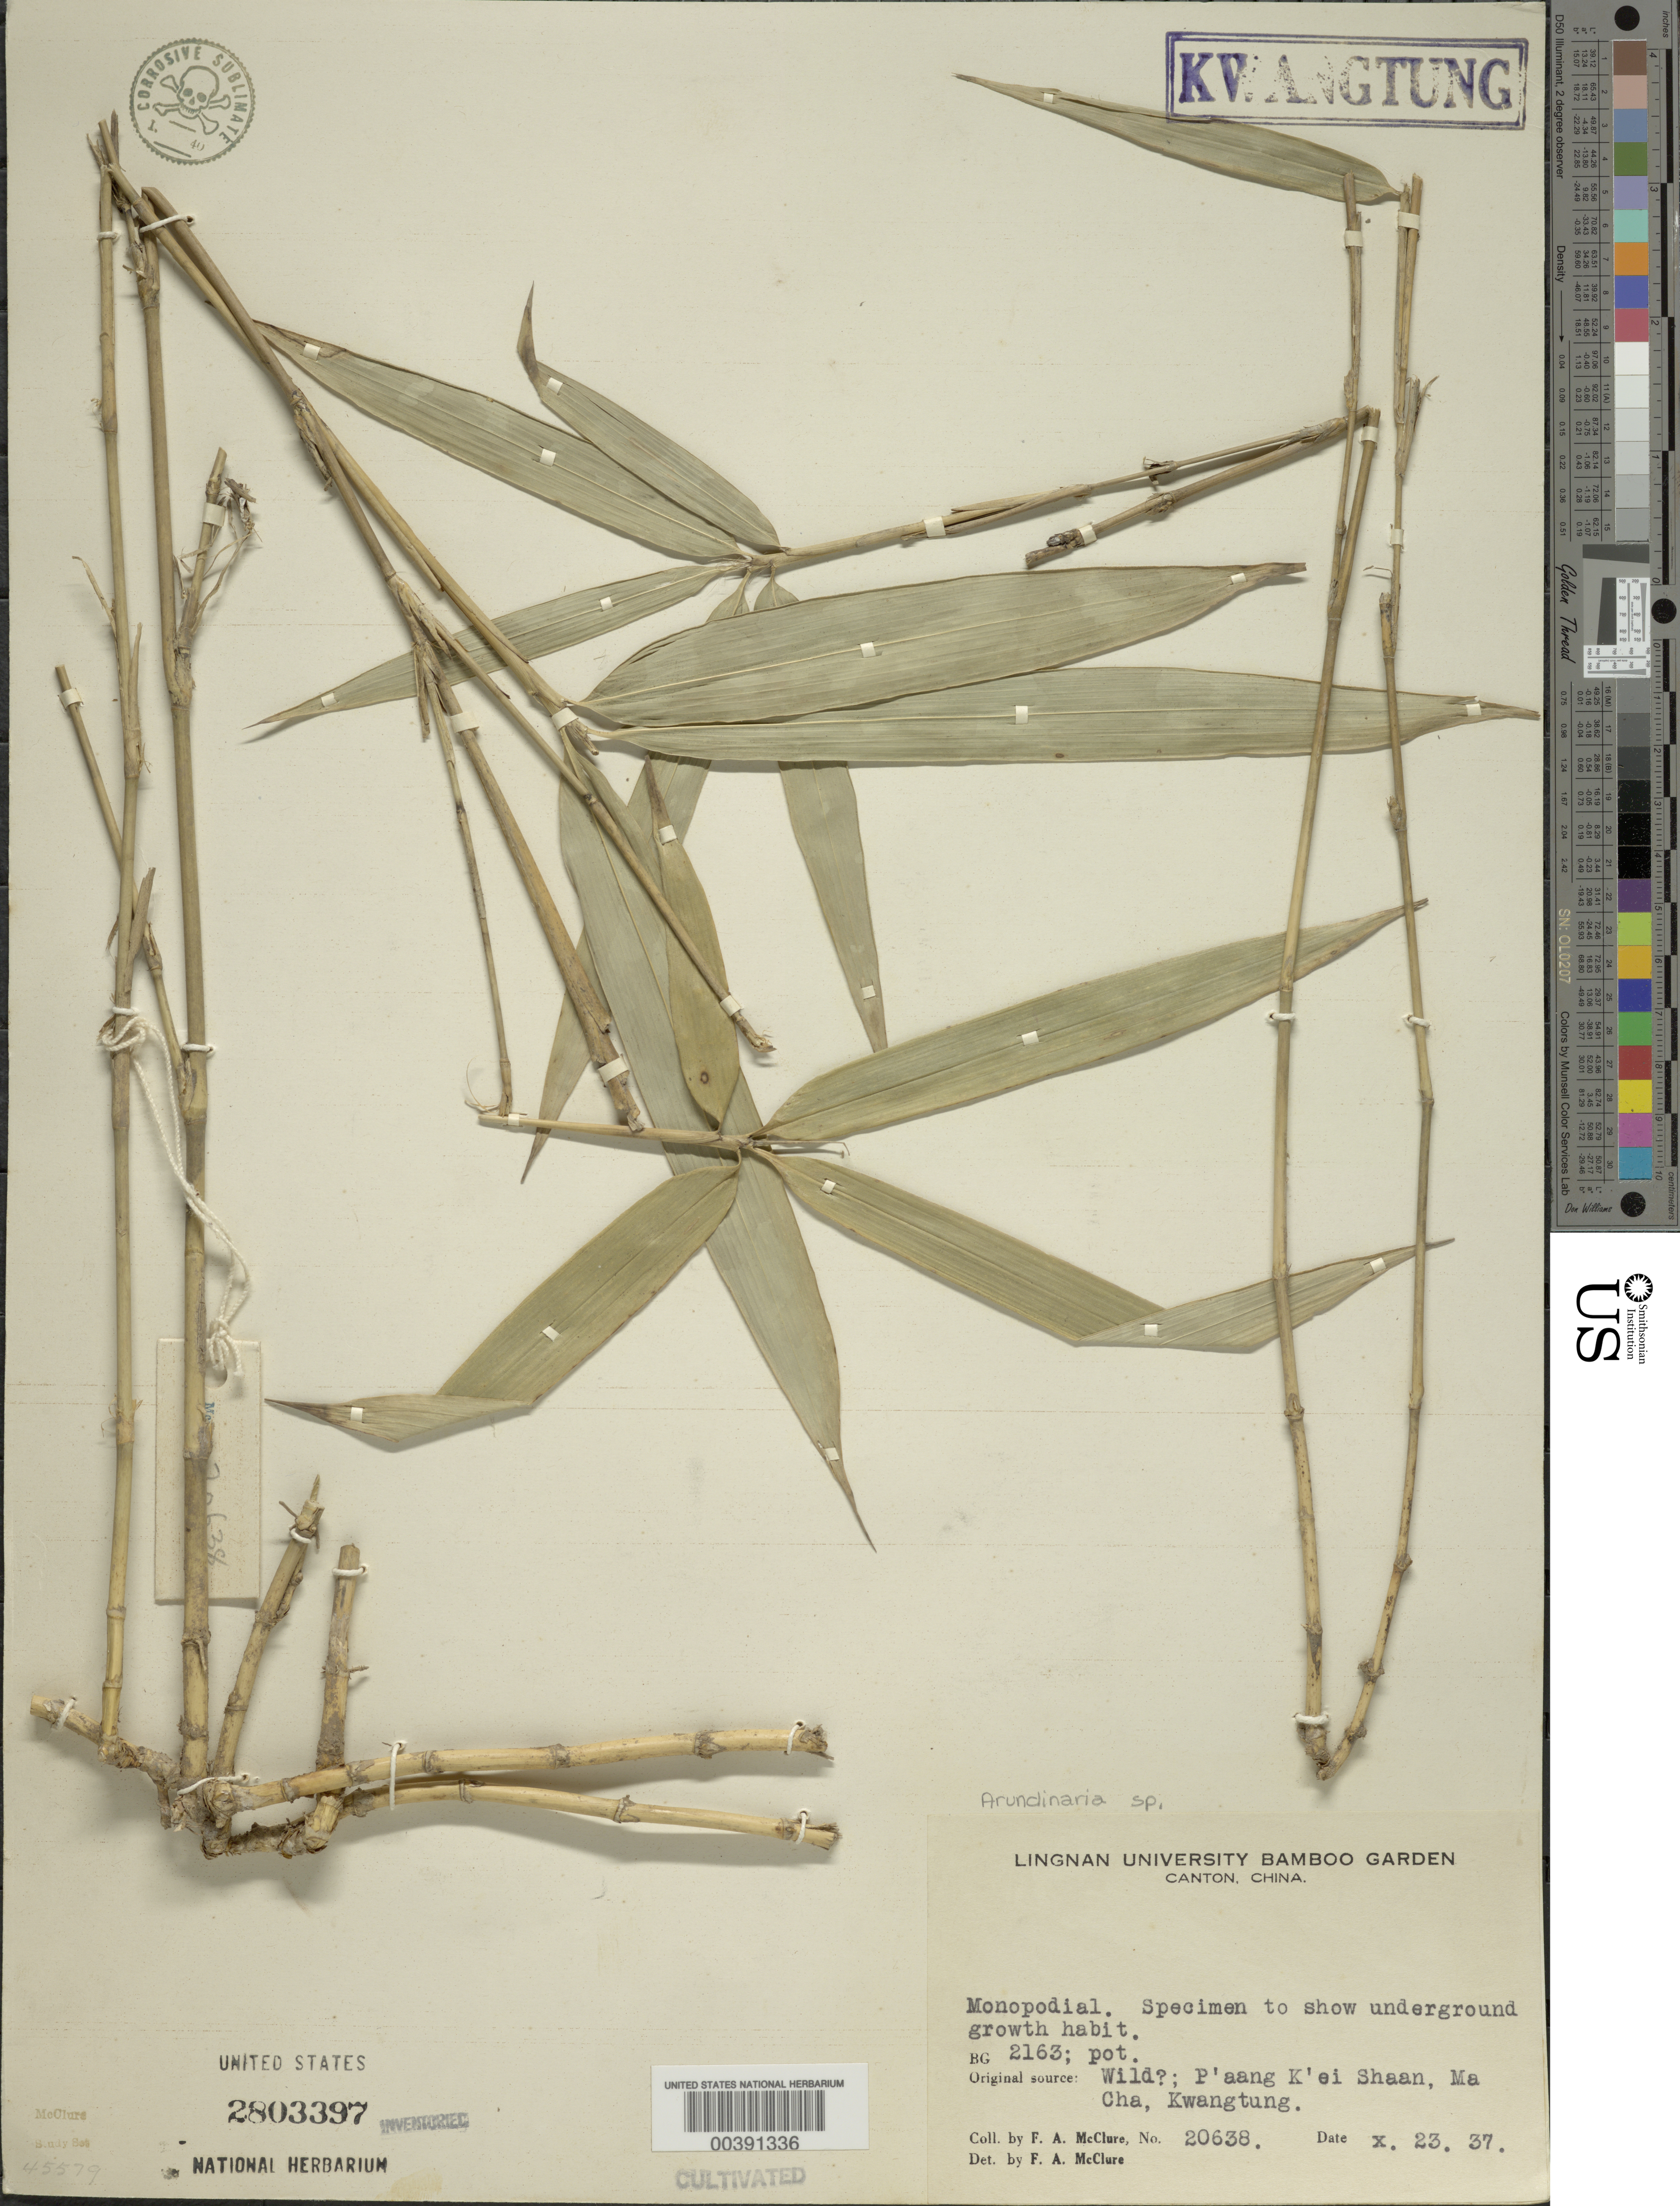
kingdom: Plantae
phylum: Tracheophyta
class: Liliopsida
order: Poales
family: Poaceae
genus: Arundinaria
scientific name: Arundinaria sp.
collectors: F. A. McClure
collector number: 20638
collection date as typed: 23 Oct 1937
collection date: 1937-10-23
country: China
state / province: Guangdong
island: Honam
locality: P'an-yu, lingnan univ. b.g.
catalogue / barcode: US 2803397